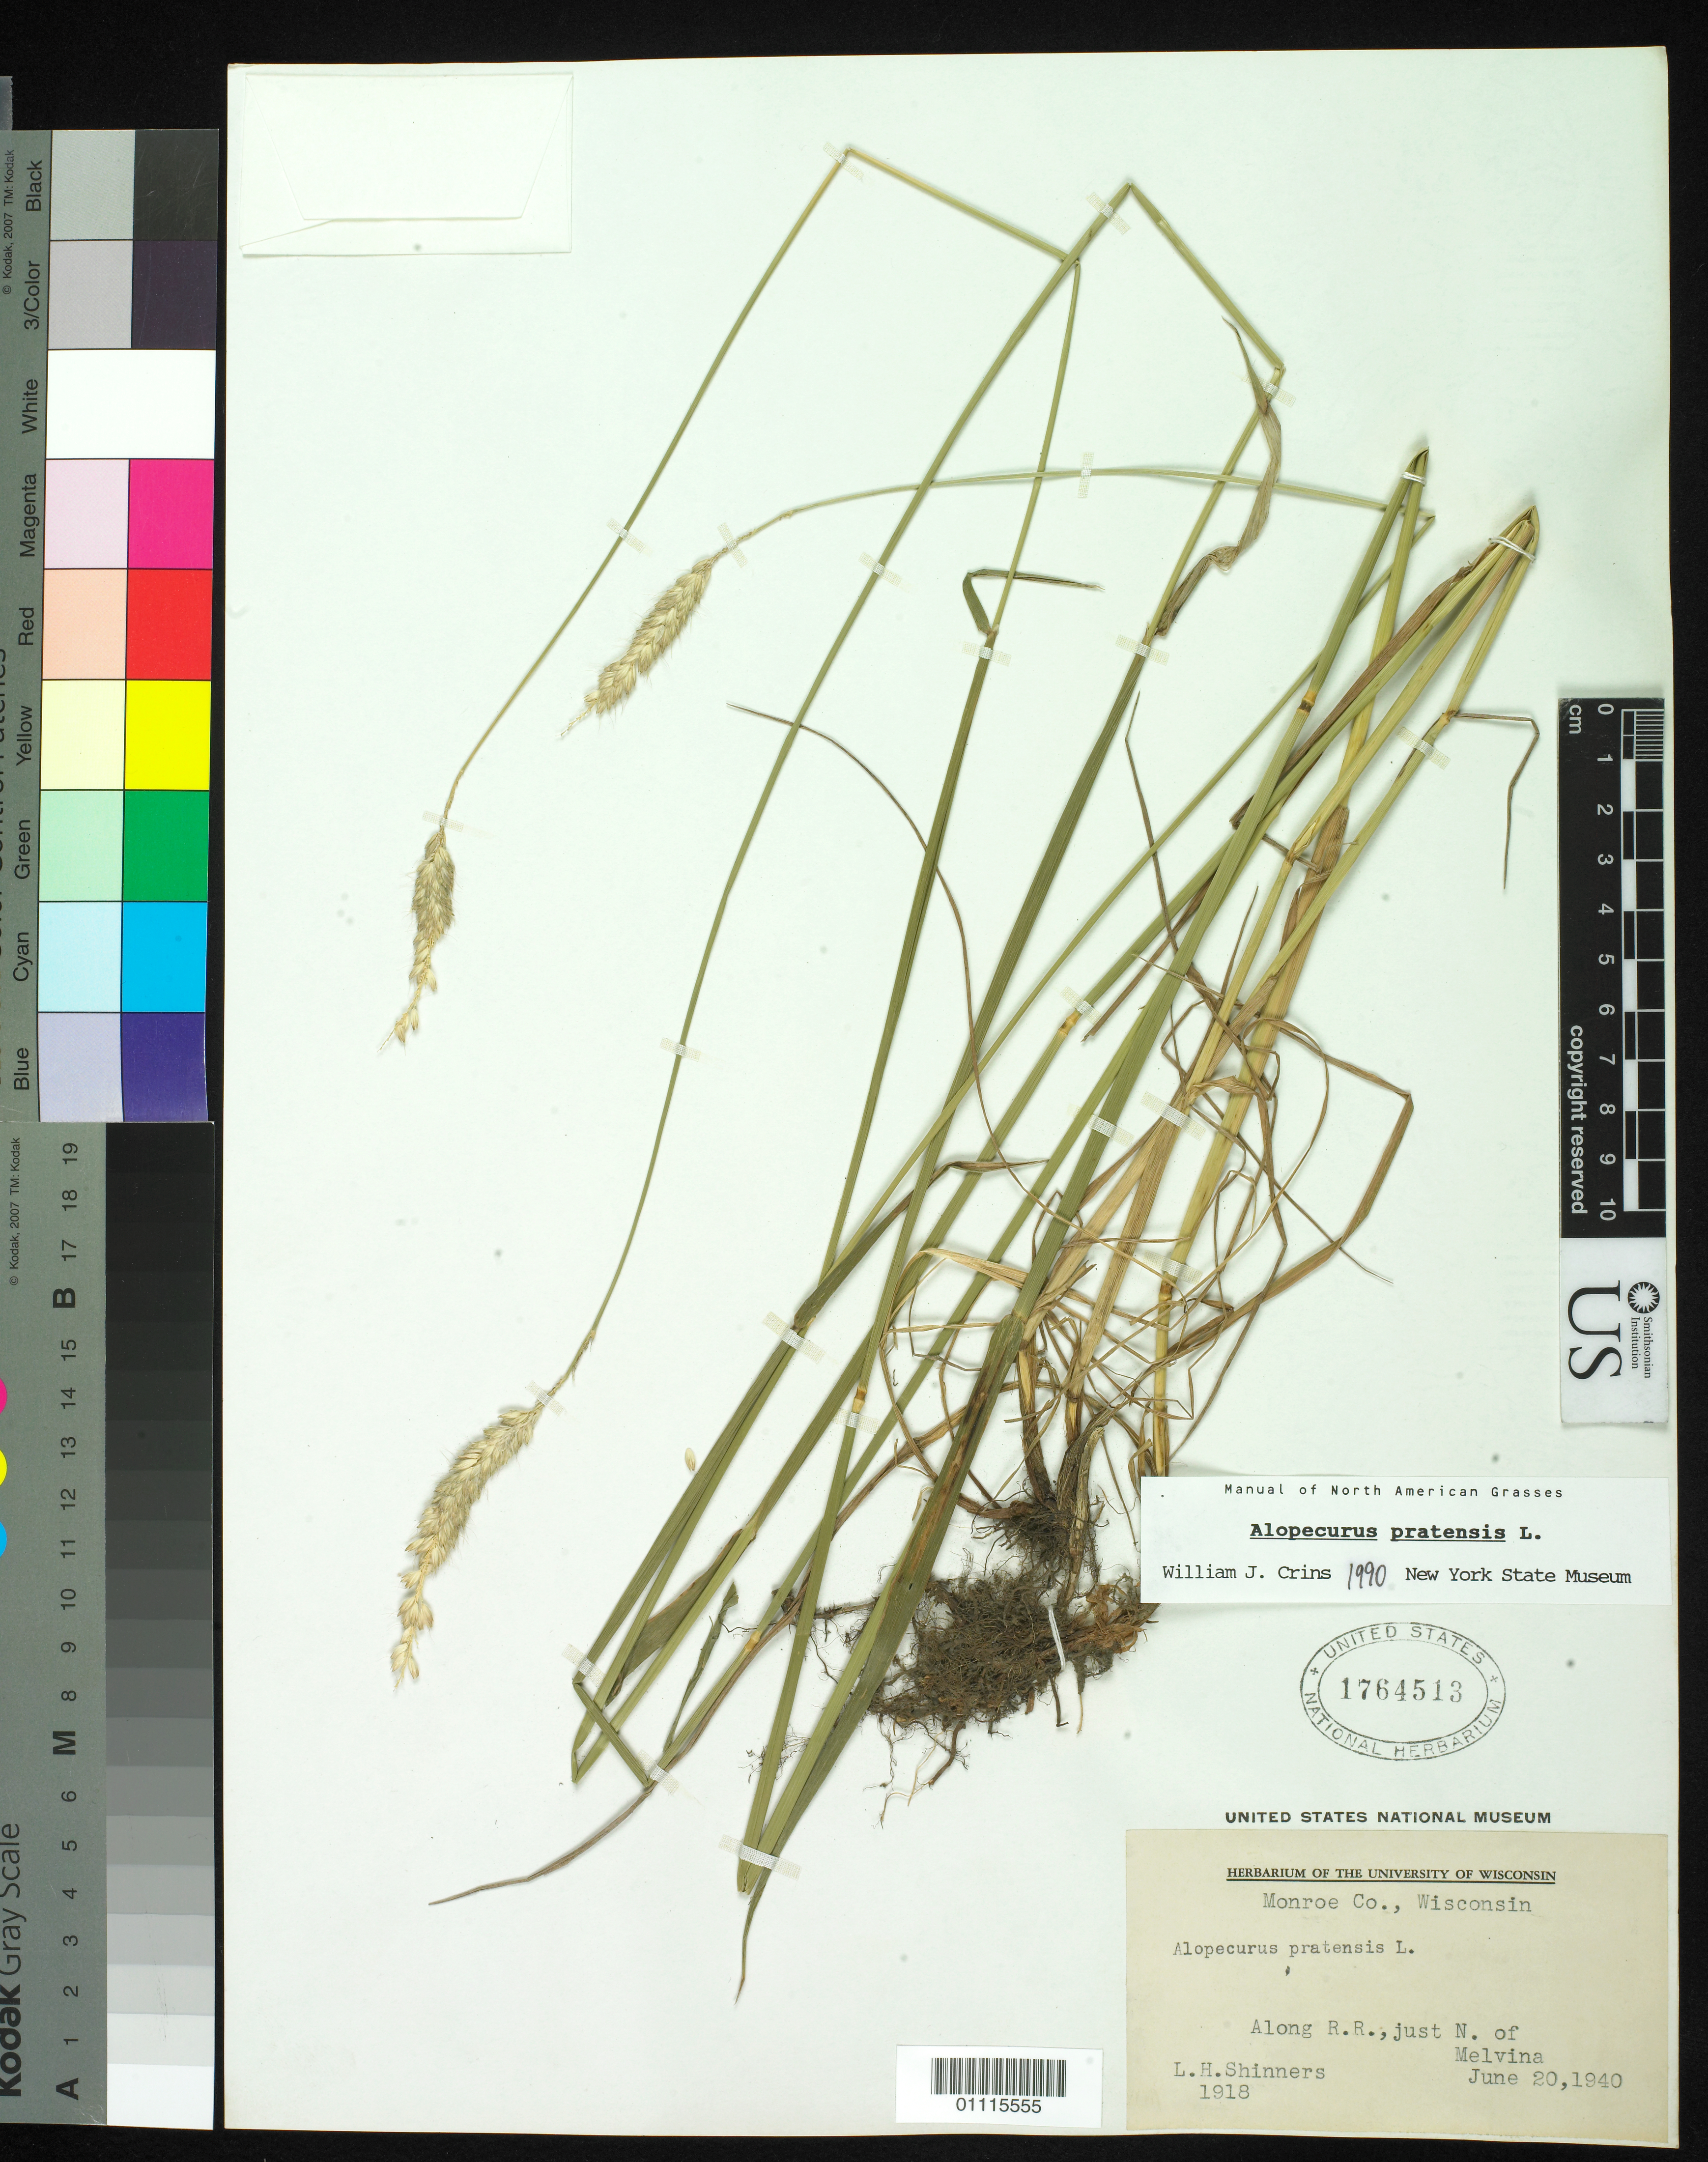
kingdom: Plantae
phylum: Tracheophyta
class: Liliopsida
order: Poales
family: Poaceae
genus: Alopecurus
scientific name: Alopecurus pratensis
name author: L.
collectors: L. H. Shinners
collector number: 1918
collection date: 1940-06-20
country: United States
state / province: Wisconsin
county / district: Monroe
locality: Along R. R., just N of Melvina.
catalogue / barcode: US 1764513